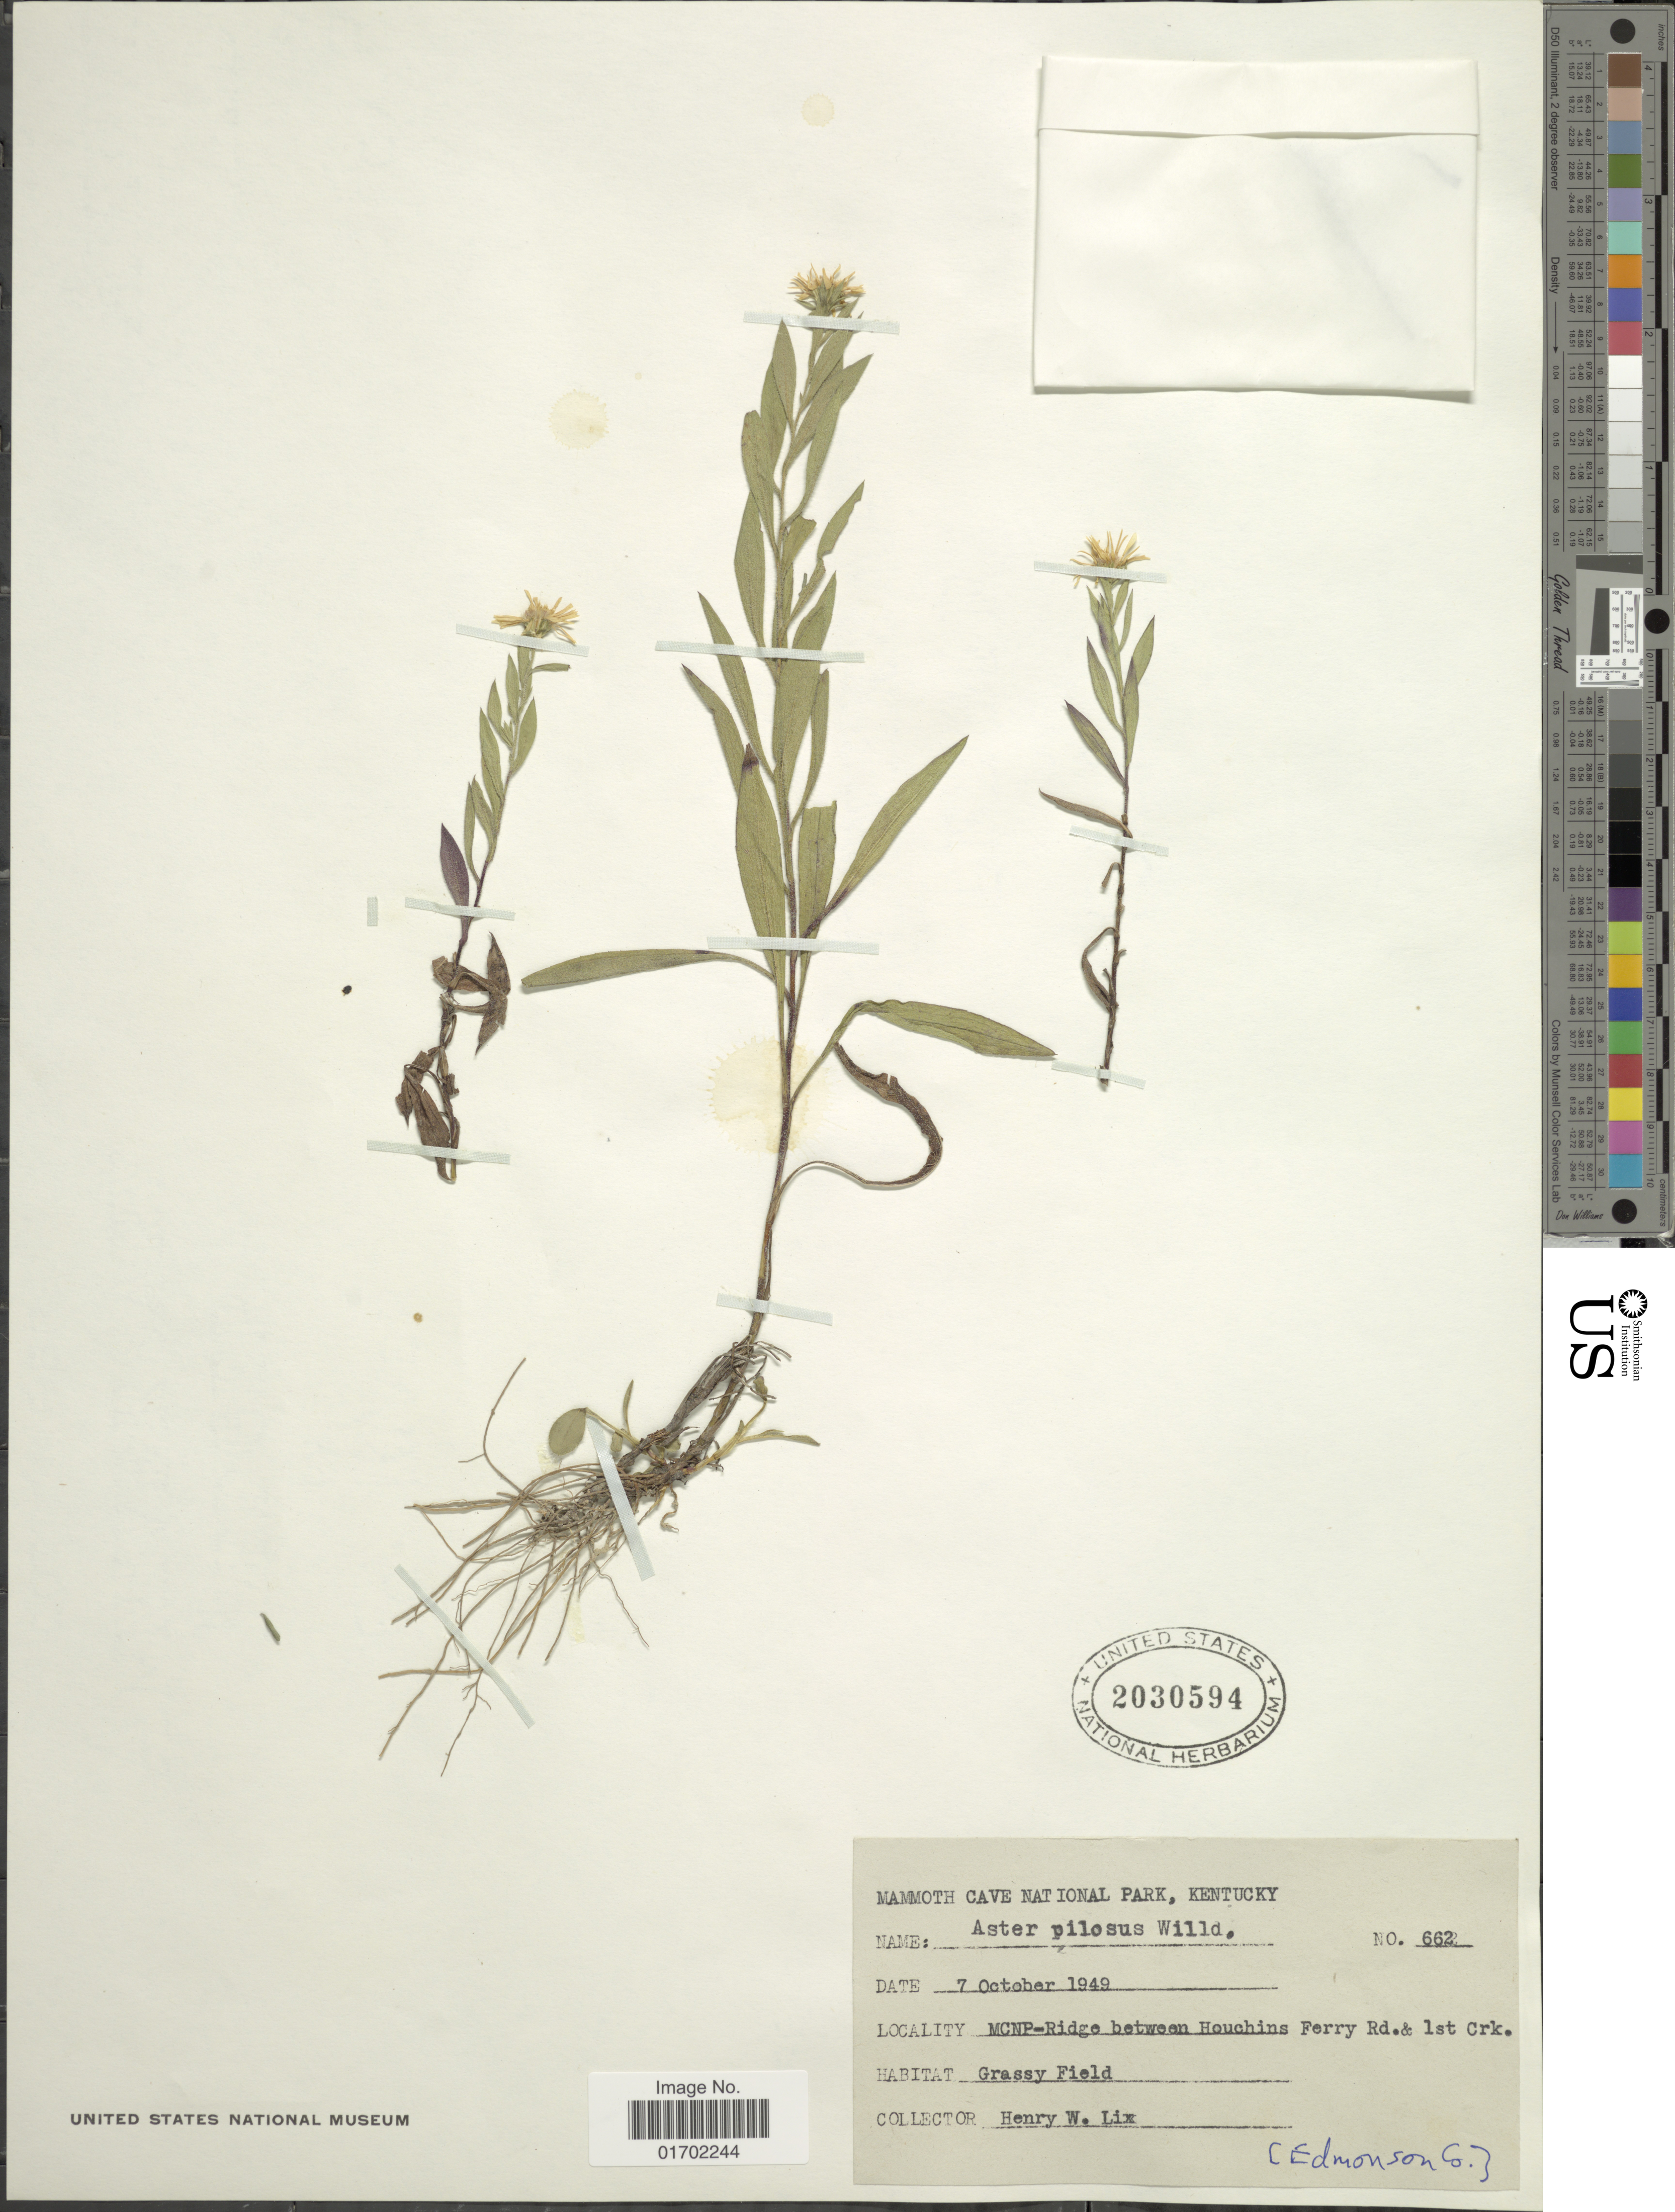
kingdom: Plantae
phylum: Tracheophyta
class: Magnoliopsida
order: Asterales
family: Asteraceae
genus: Symphyotrichum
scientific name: Symphyotrichum pilosum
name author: (Willd.) G.L. Nesom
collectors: H. W. Lix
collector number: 662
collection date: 1949-10-07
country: United States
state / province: Kentucky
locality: Mammoth Cave National Park, MCNP-Ridge between Houchins Ferry Rd. & 1st Crk. (Edmonson Co.)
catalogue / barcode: US 2030594